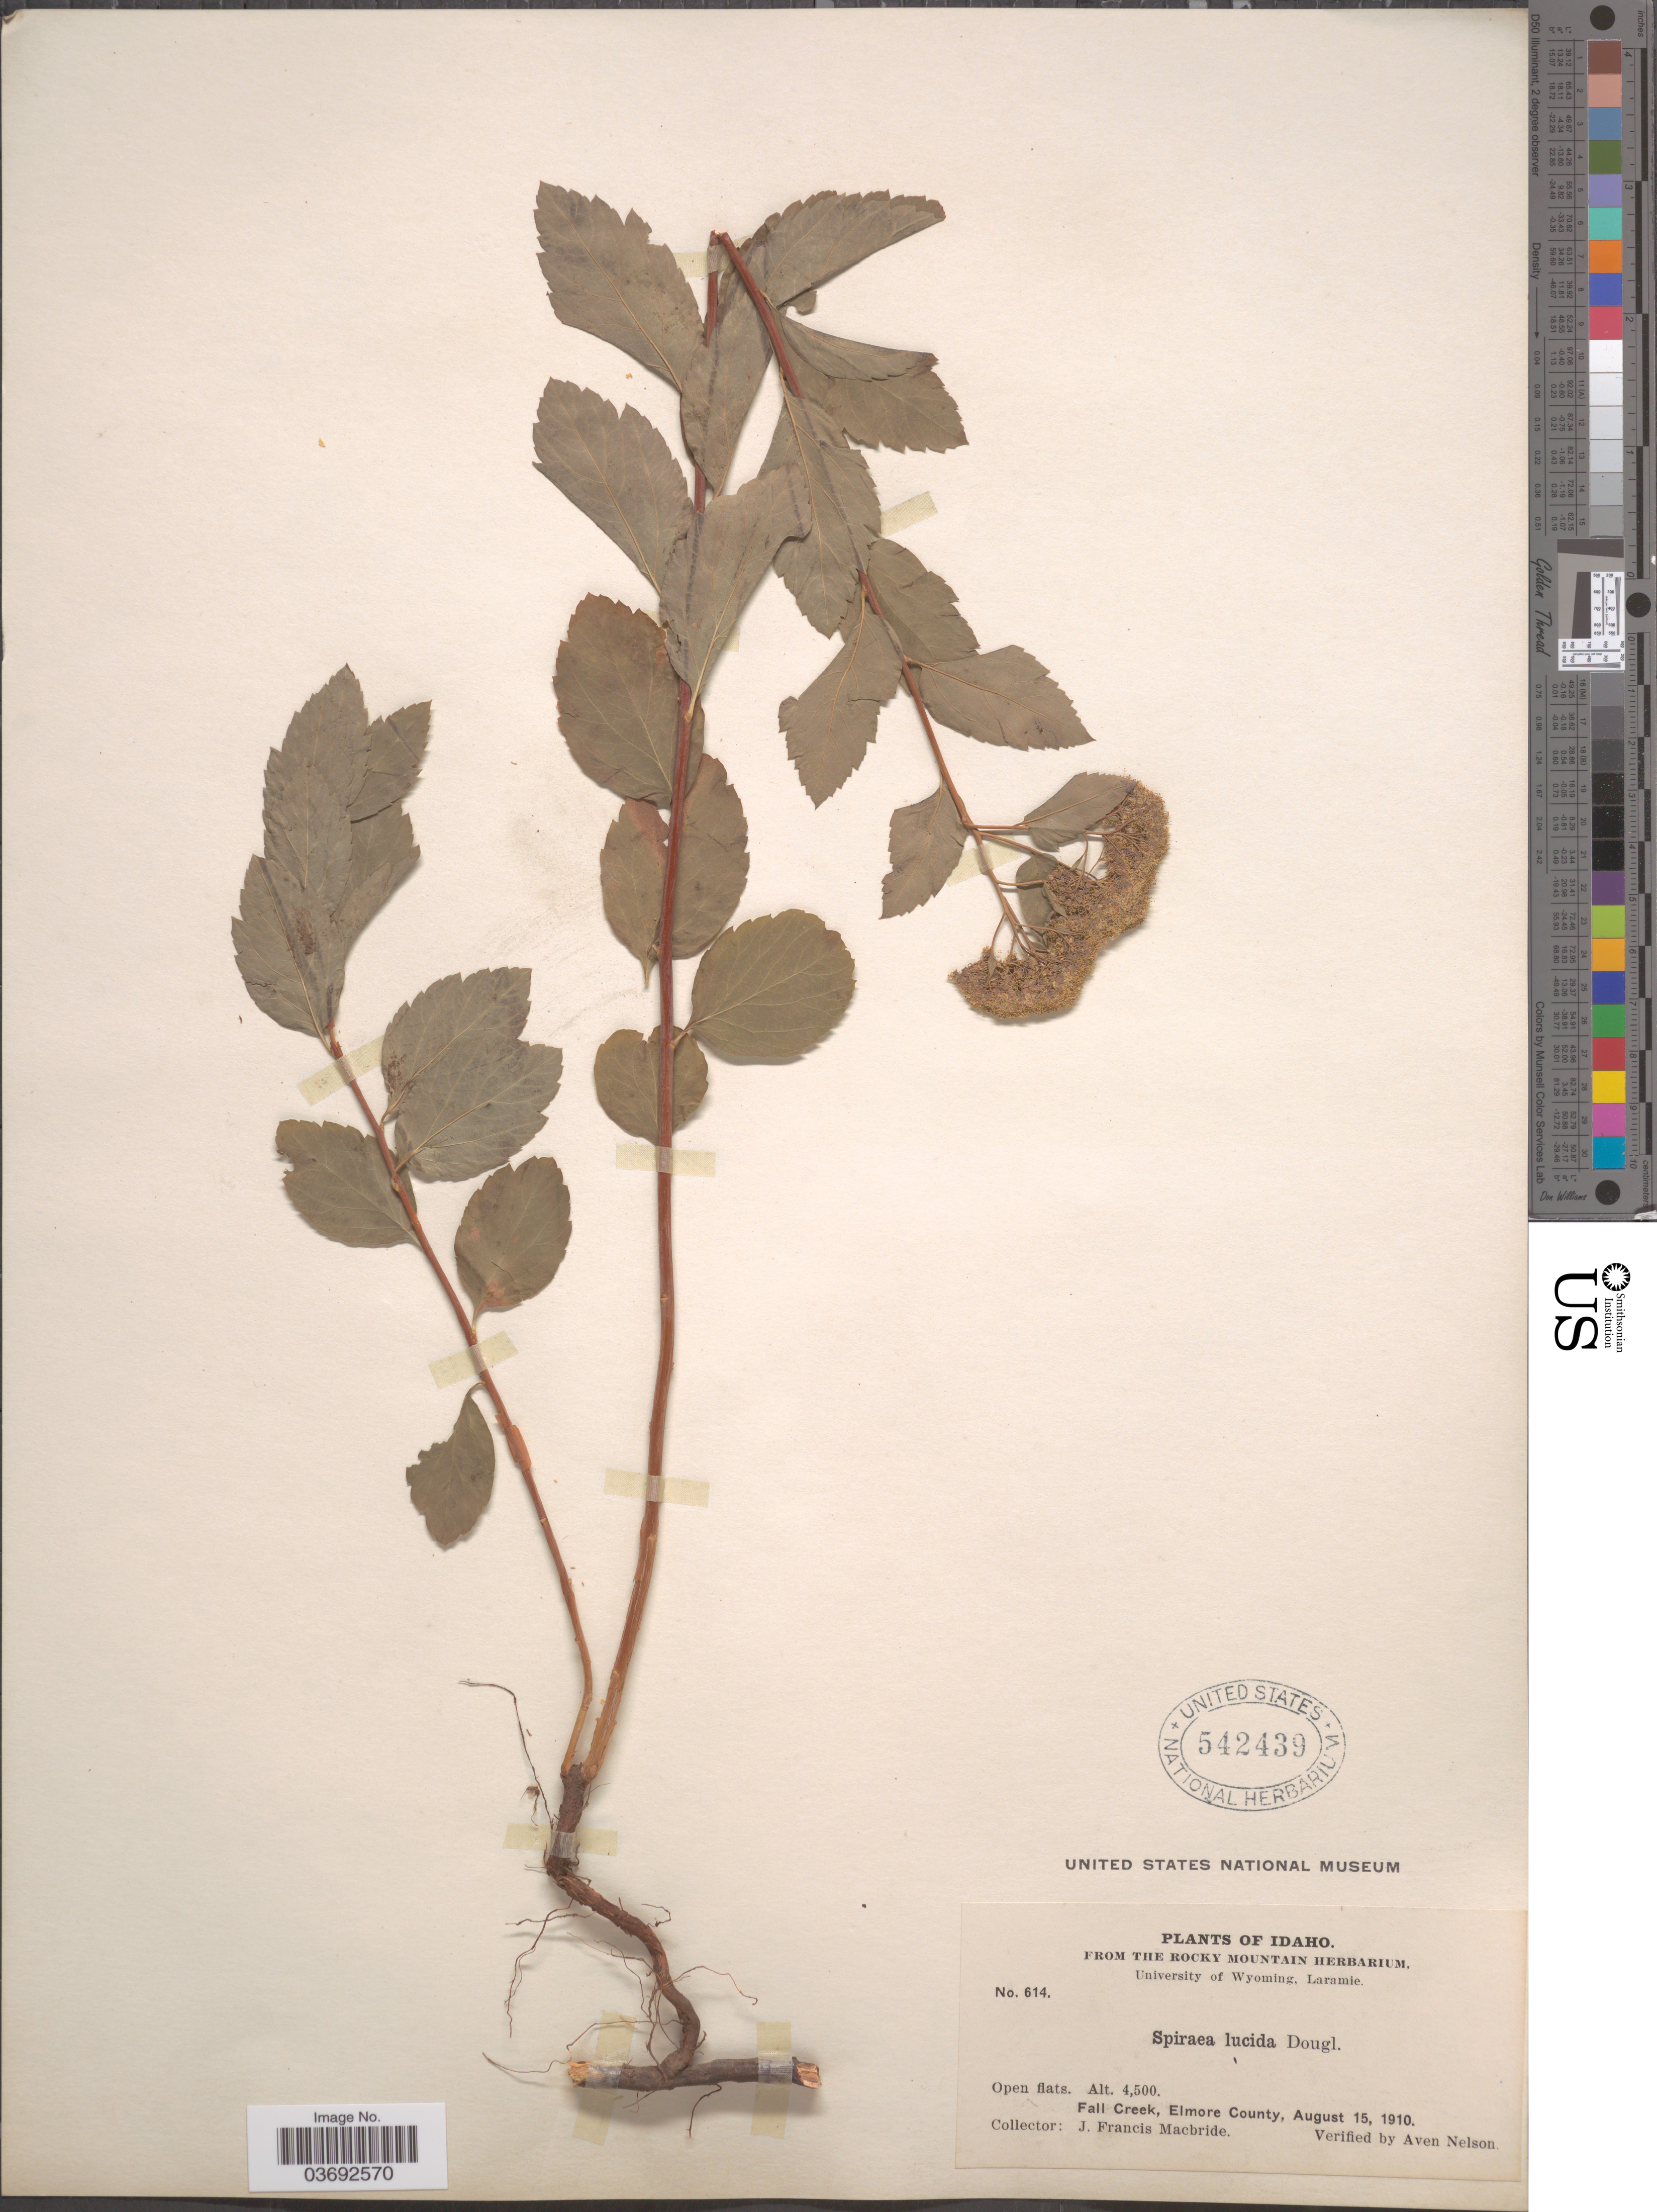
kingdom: Plantae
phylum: Tracheophyta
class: Magnoliopsida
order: Rosales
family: Rosaceae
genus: Spiraea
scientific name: Spiraea lucida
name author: Douglas ex Greene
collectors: J. F. Macbride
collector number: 614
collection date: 1910-08-15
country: United States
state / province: Idaho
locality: Fall Creek, Elmore County.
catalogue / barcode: US 542439